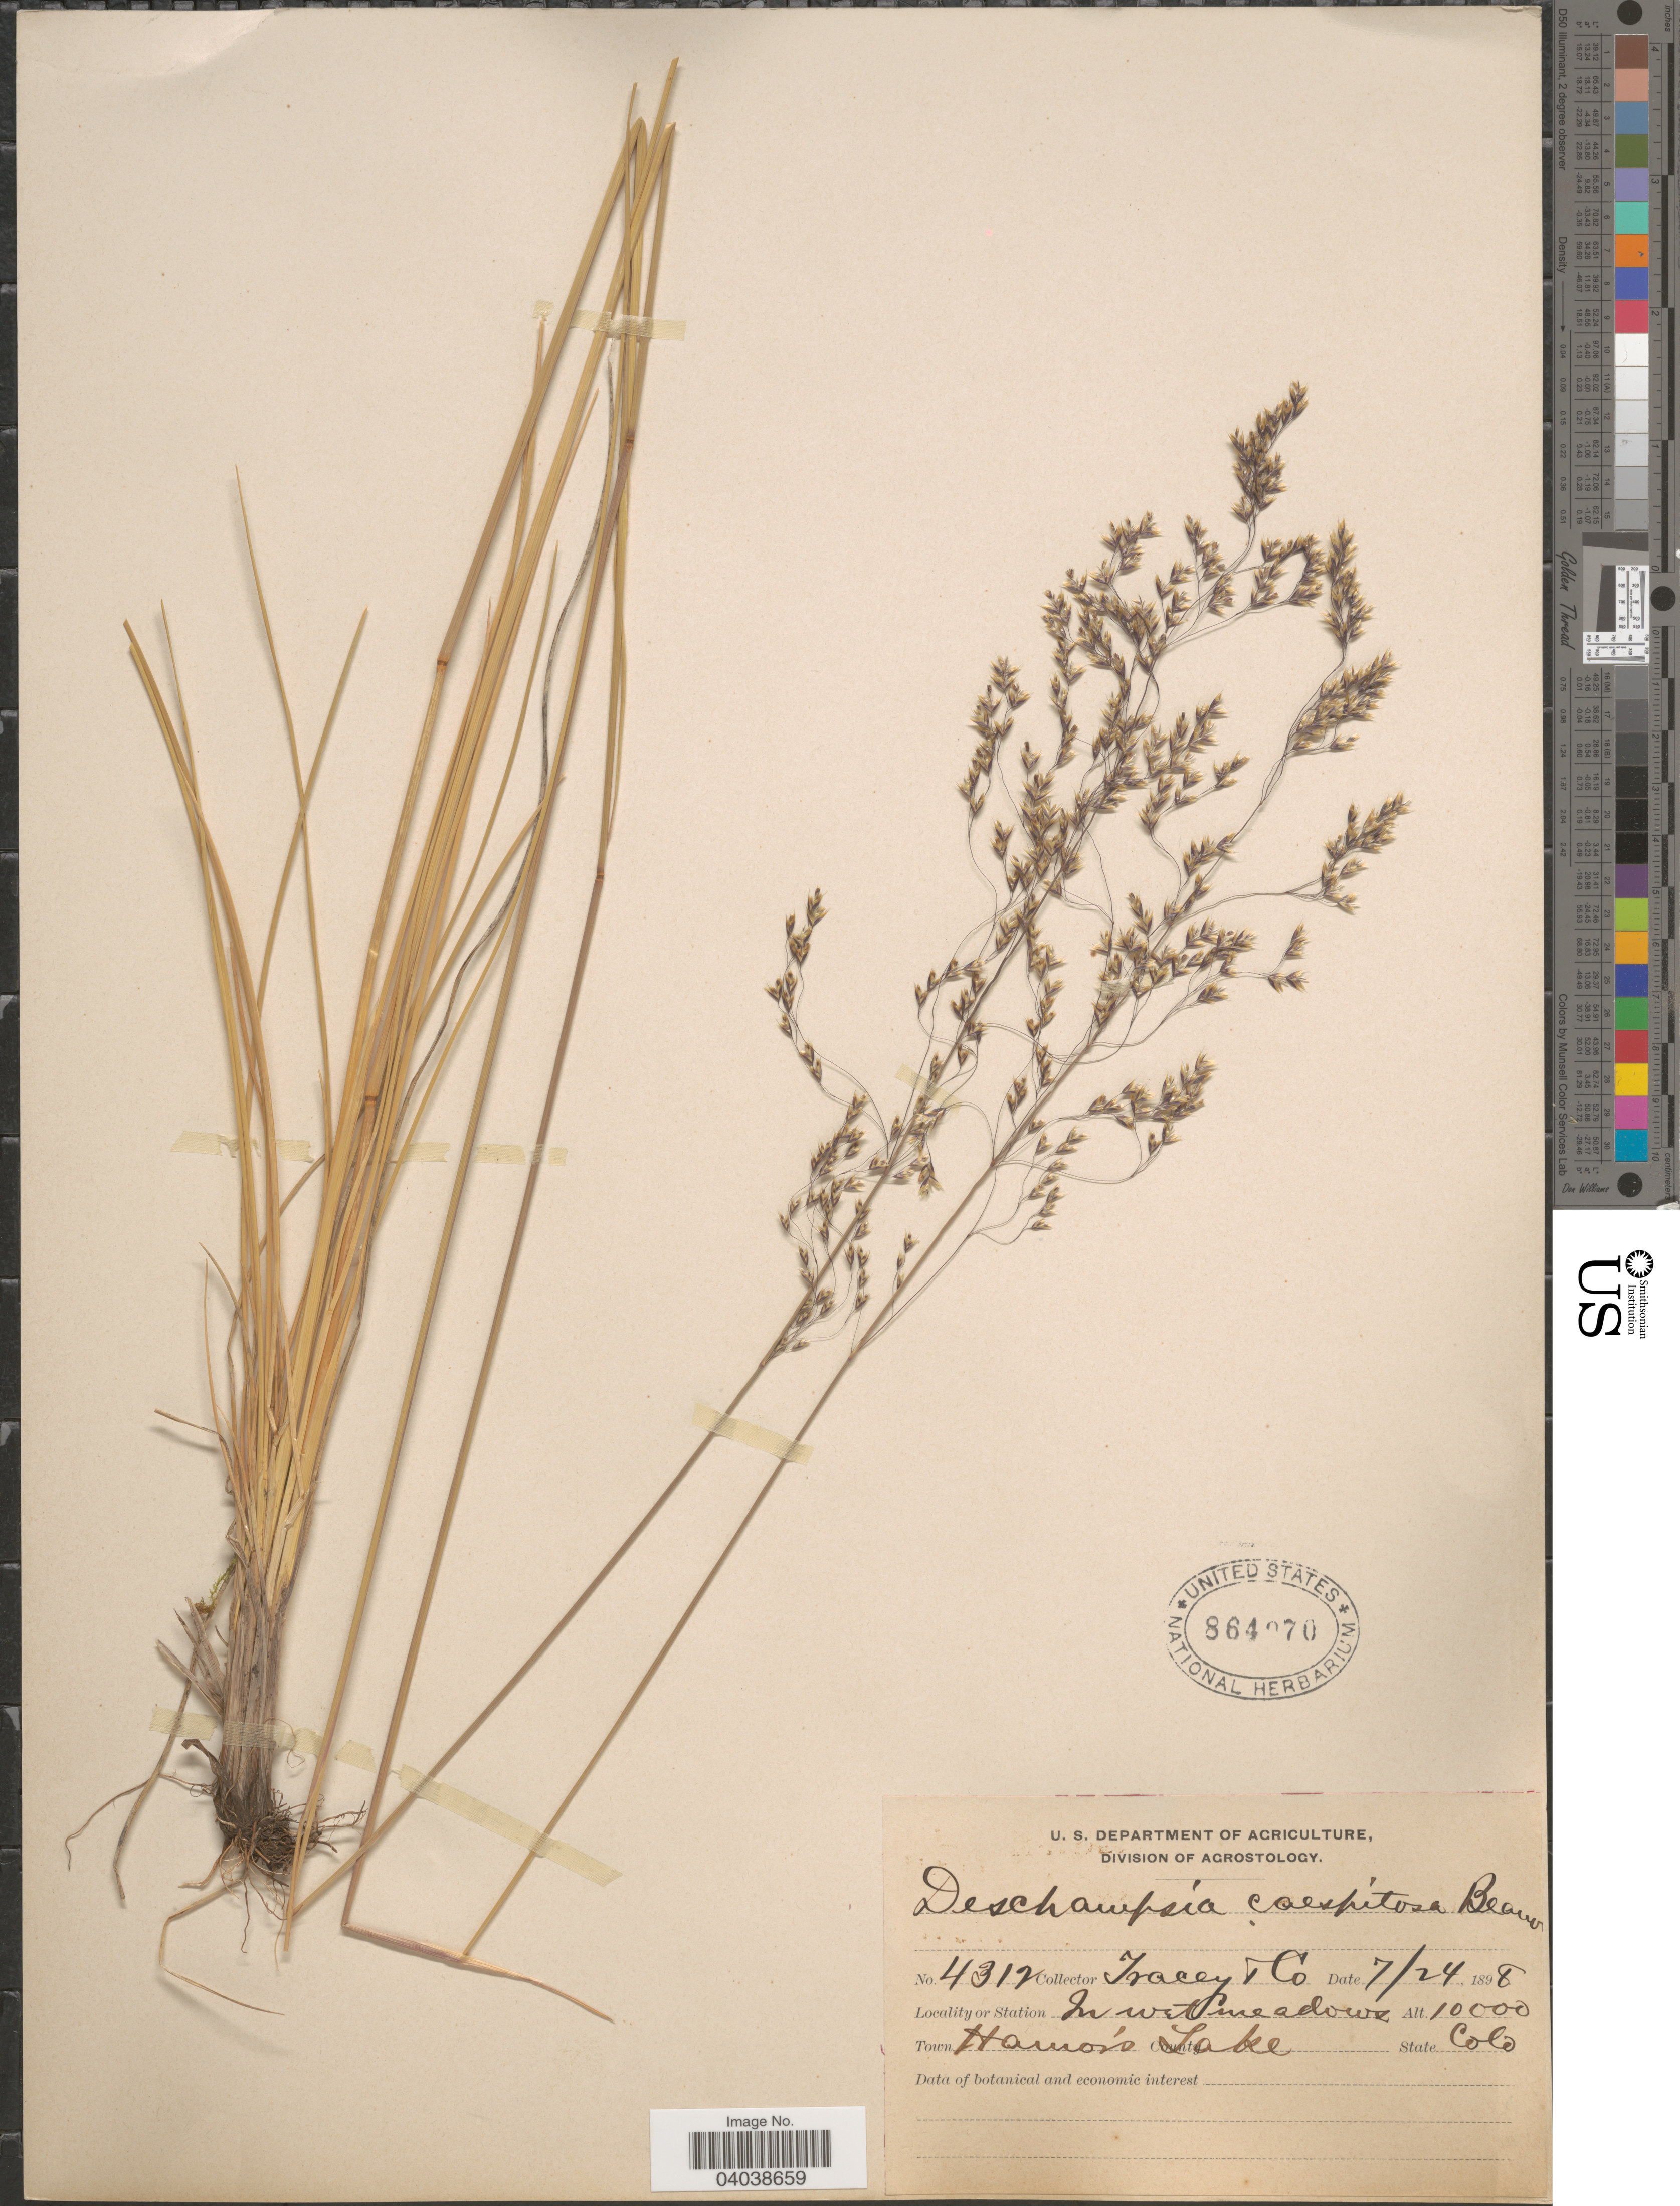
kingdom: Plantae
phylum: Tracheophyta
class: Liliopsida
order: Poales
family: Poaceae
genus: Deschampsia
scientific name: Deschampsia cespitosa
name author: (L.) P. Beauv.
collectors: Tracey & et al.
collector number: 4312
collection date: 1898-07-24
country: United States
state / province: Colorado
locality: Station in wet meadows. Town Harnon's Lake.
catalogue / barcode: US 864970